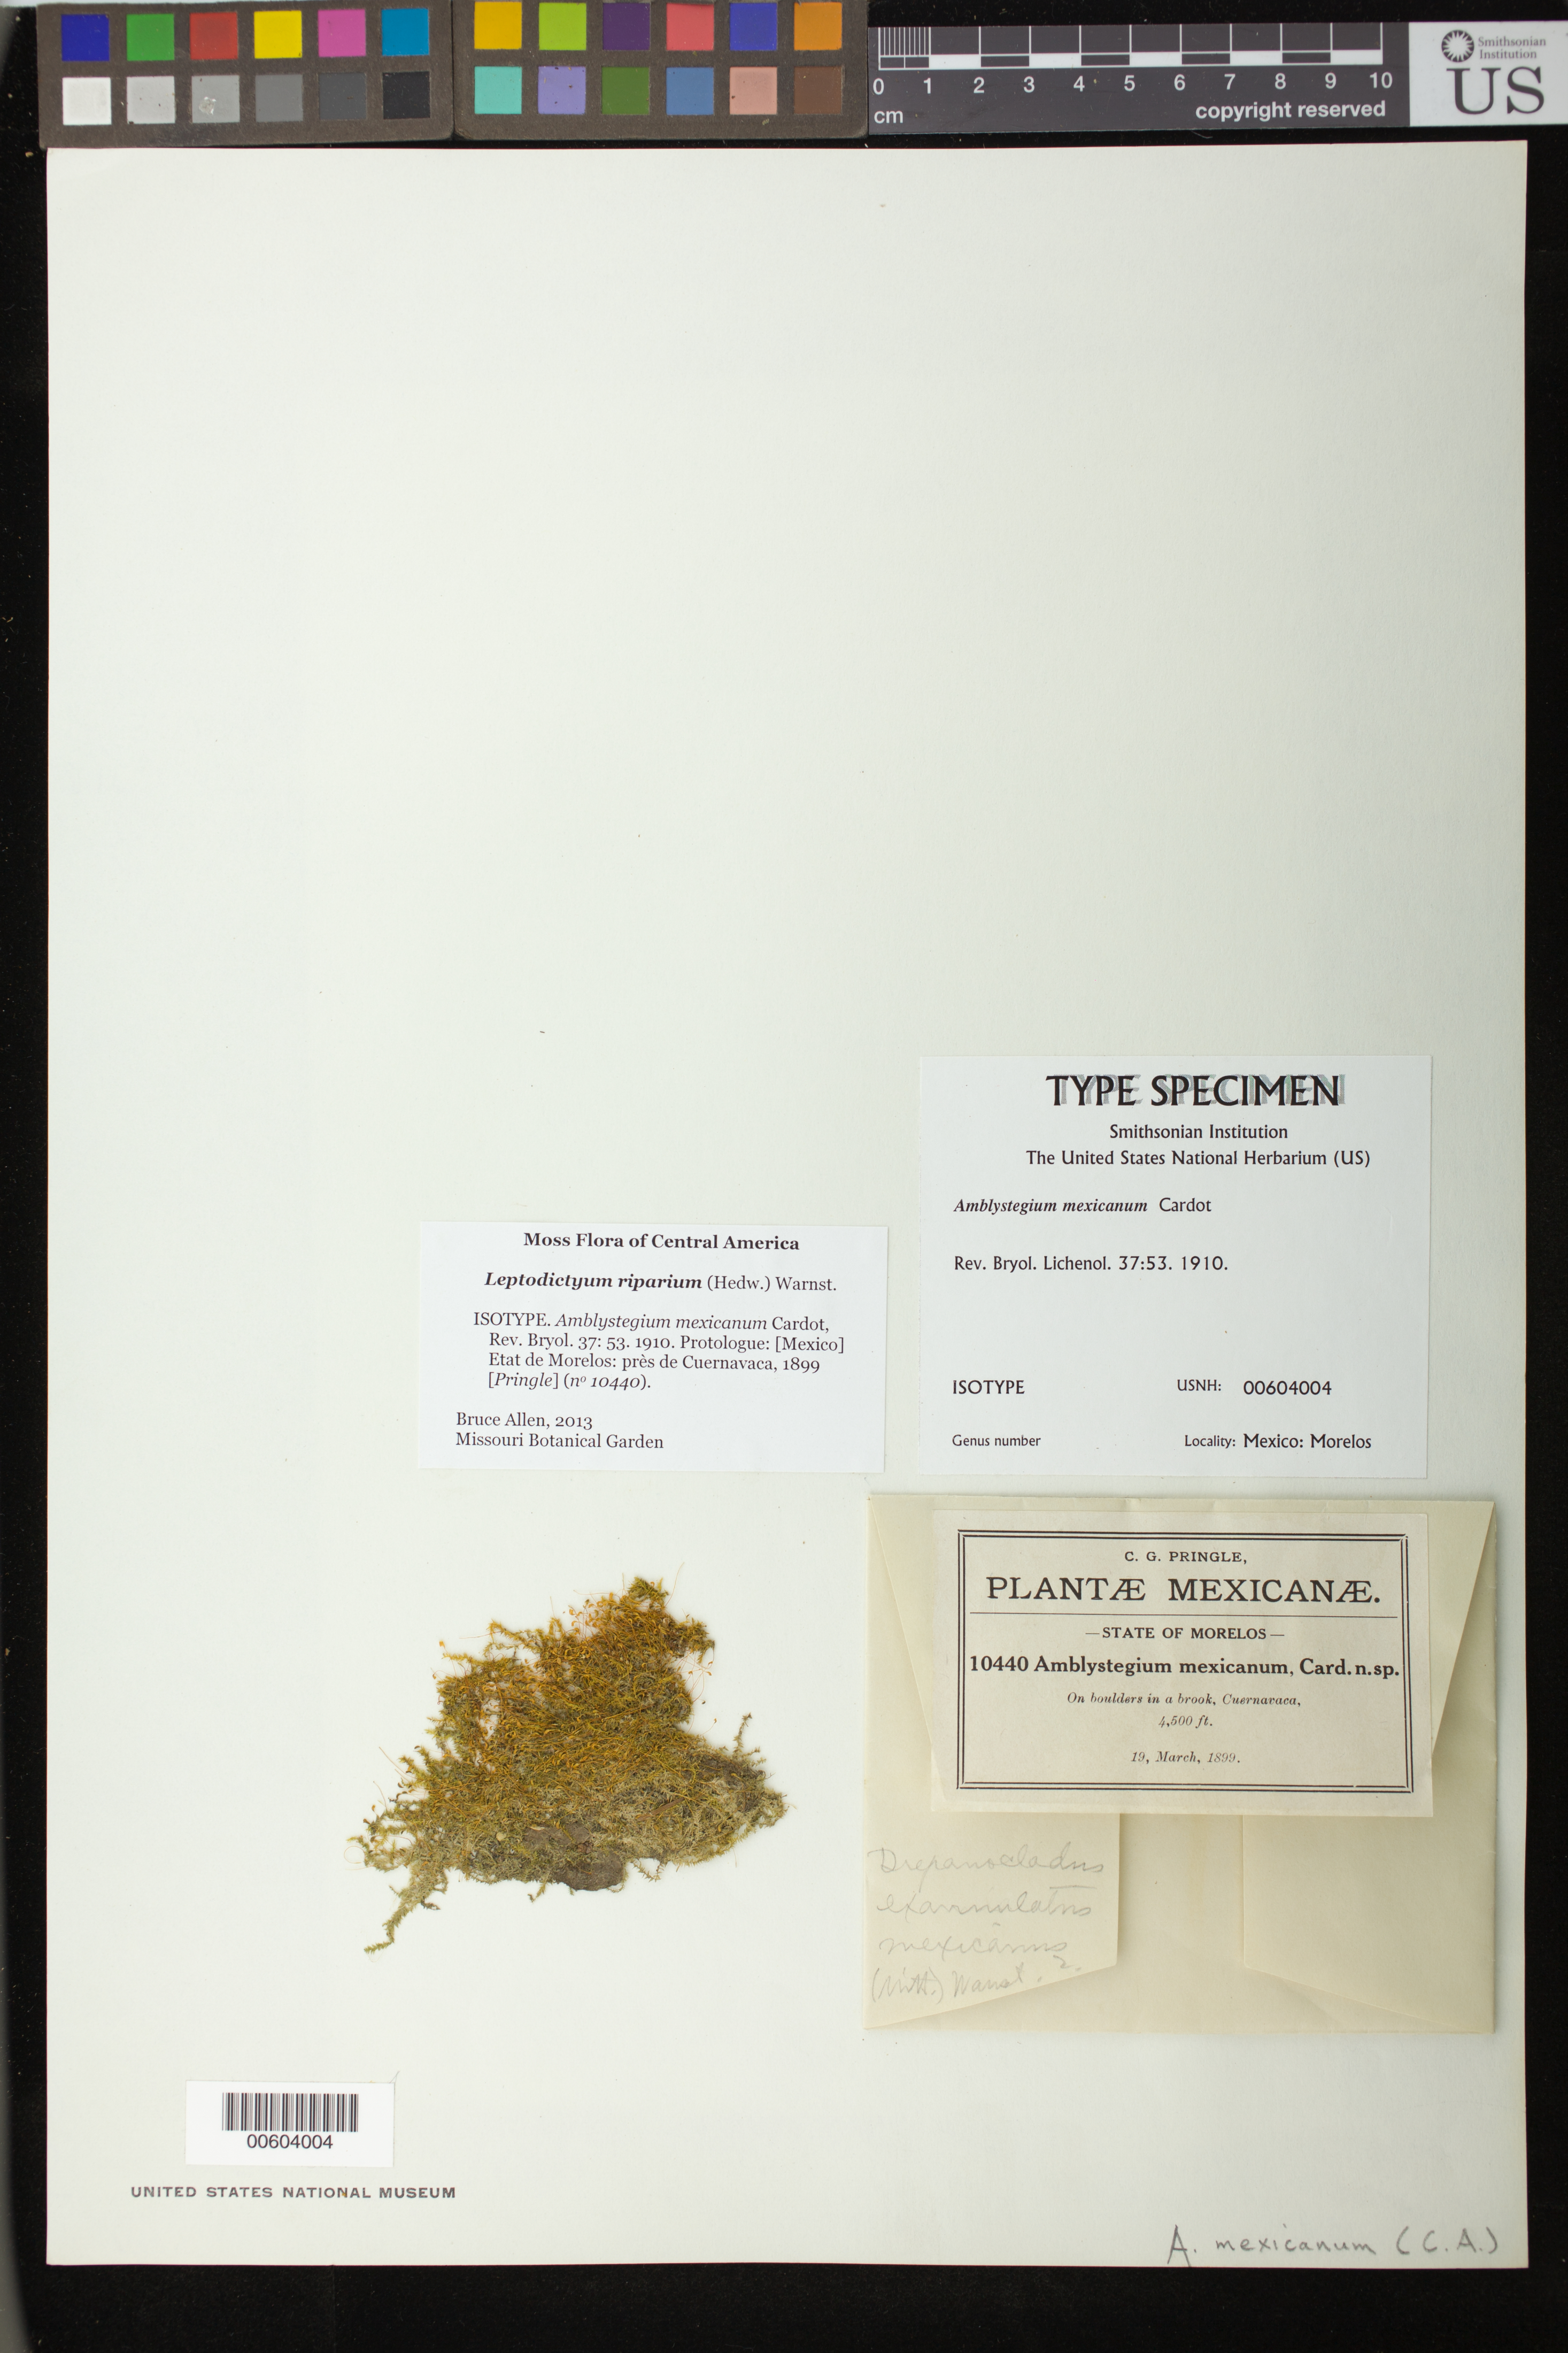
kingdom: Plantae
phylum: Bryophyta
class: Bryopsida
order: Hypnales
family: Amblystegiaceae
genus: Amblystegium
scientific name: Amblystegium mexicanum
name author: Cardot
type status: Isotype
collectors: C. G. Pringle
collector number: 10440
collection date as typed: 19 Mar 1899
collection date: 1899-03-19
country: Mexico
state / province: Morelos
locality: Cuernavaca.